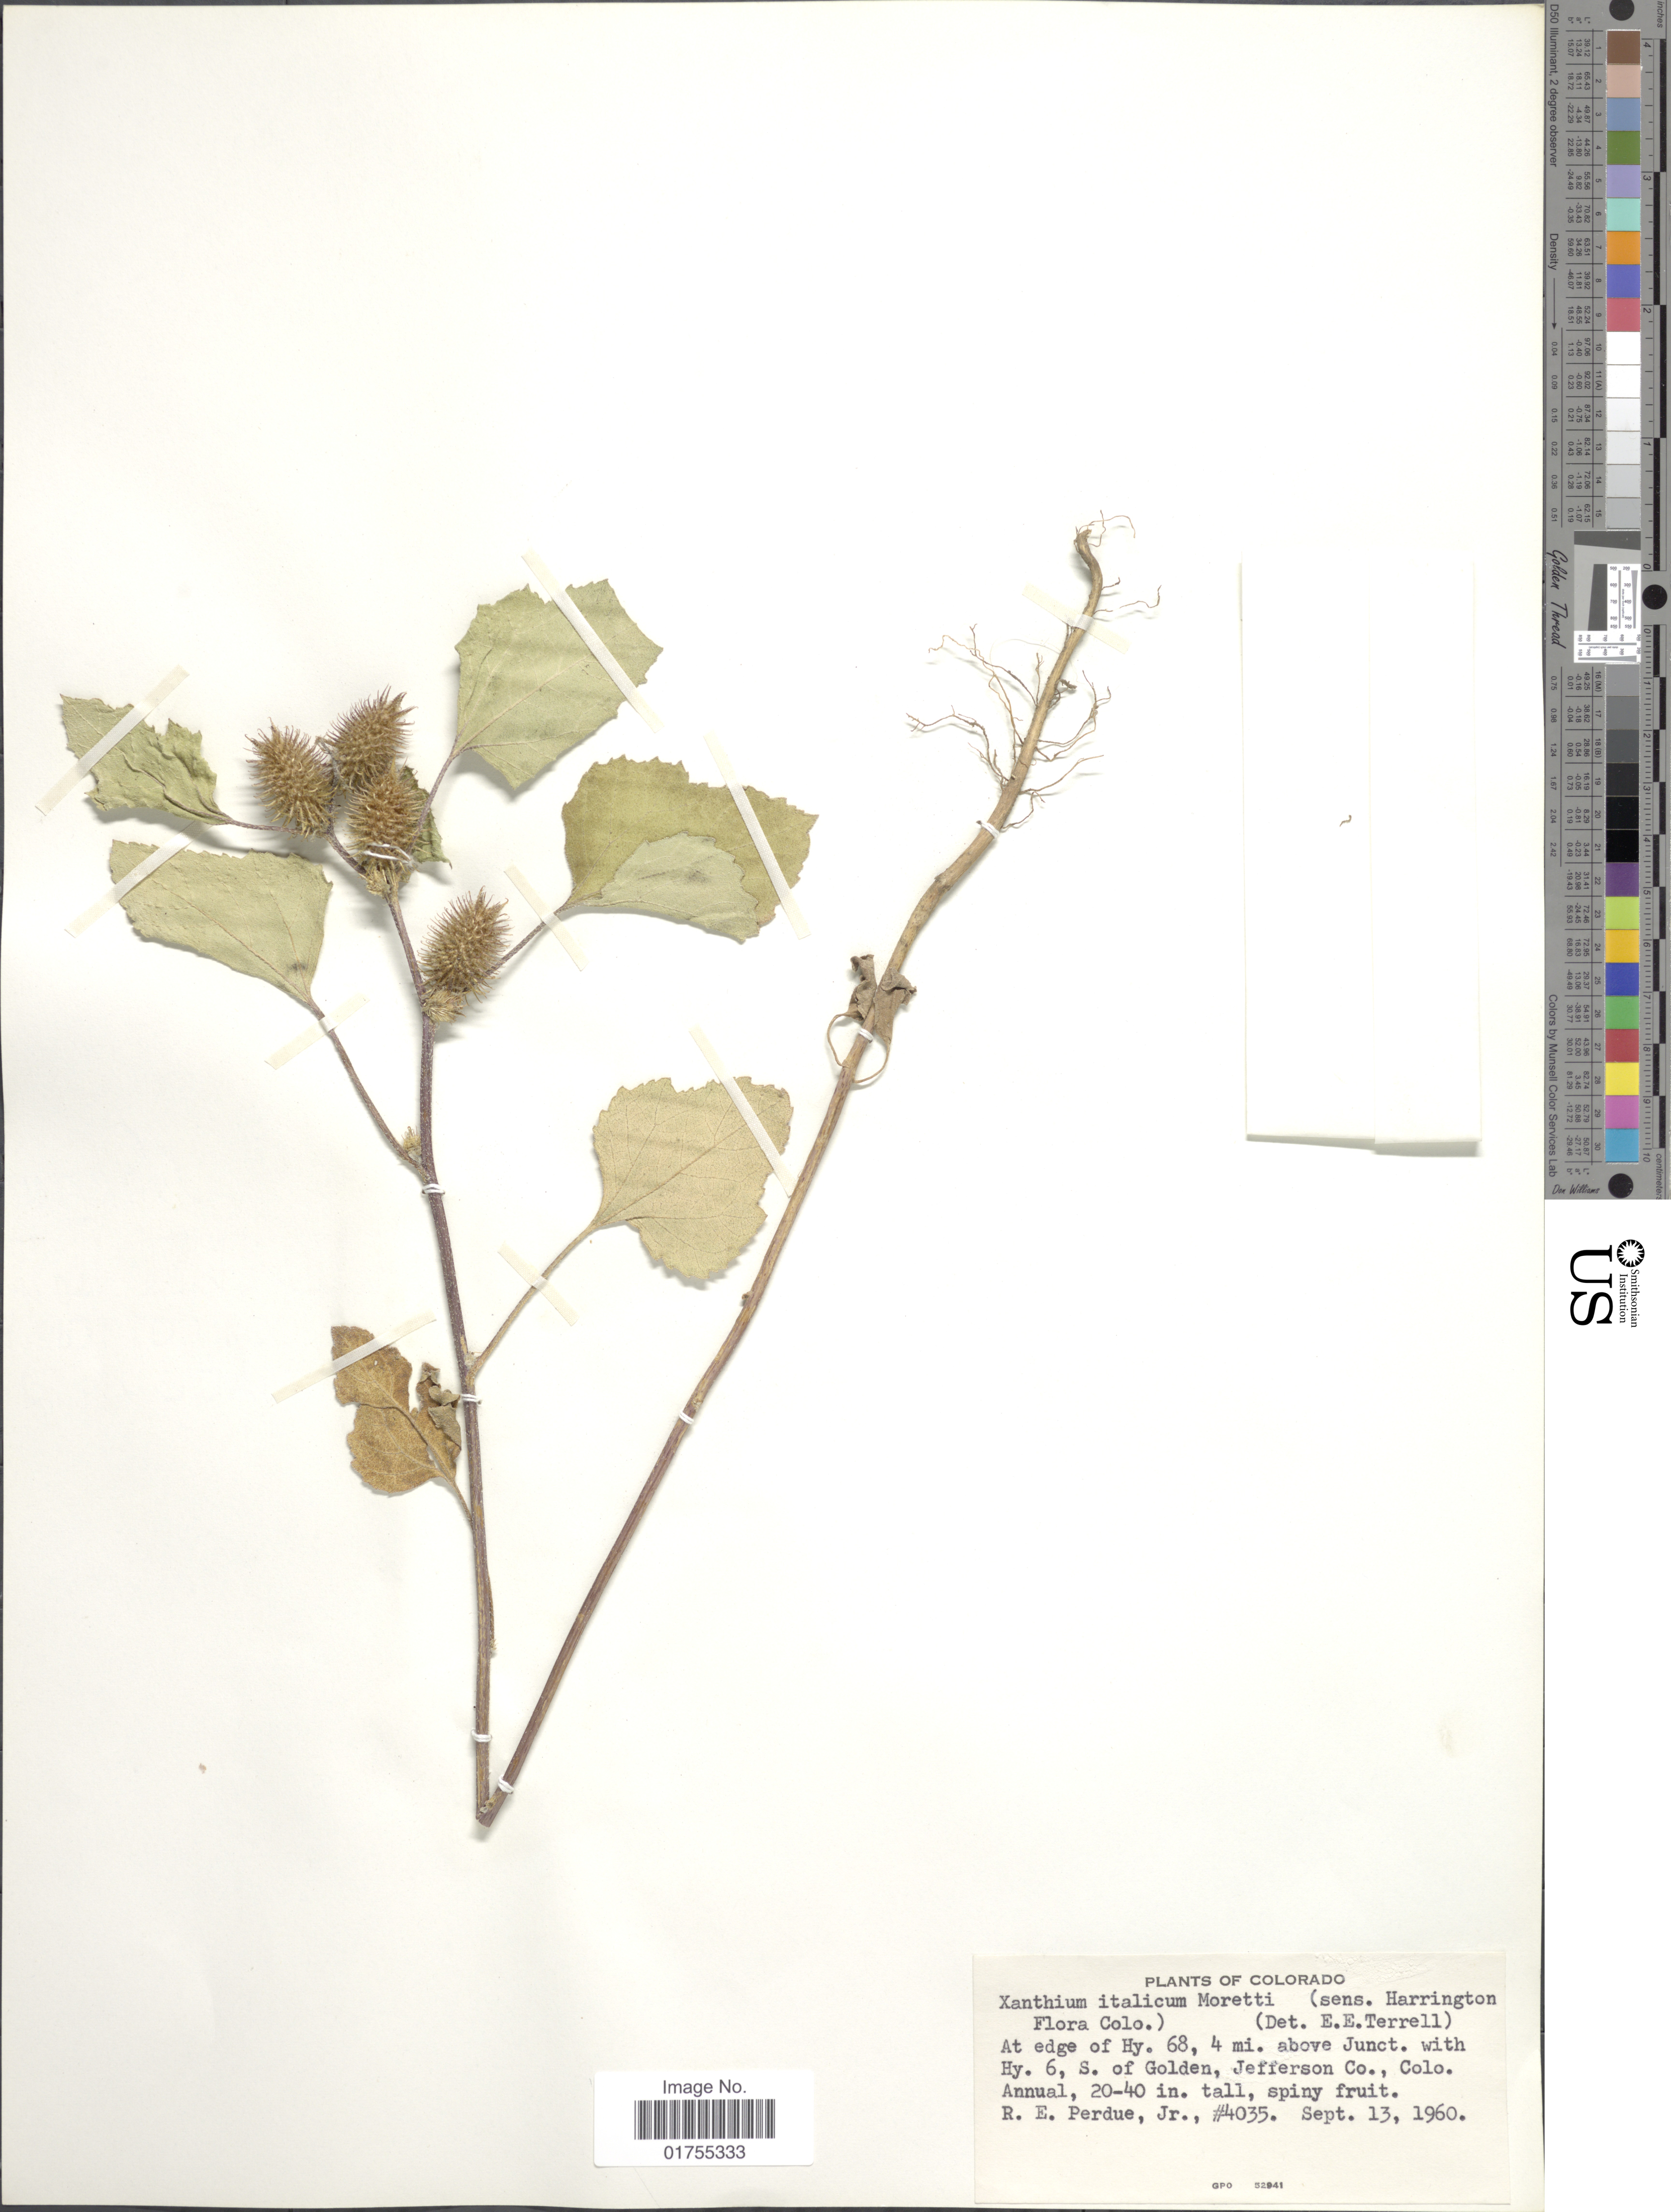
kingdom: Plantae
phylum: Tracheophyta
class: Magnoliopsida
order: Asterales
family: Asteraceae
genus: Xanthium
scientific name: Xanthium strumarium var. canadense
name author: (Mill.) Torr. & A. Gray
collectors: R. E. Perdue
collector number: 4035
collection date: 1960-09-13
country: United States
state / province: Colorado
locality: At edge of Hy. 68, 4 mi. above Junct. with Hy. 6, S. of Golden, Jefferson Co., Colo.